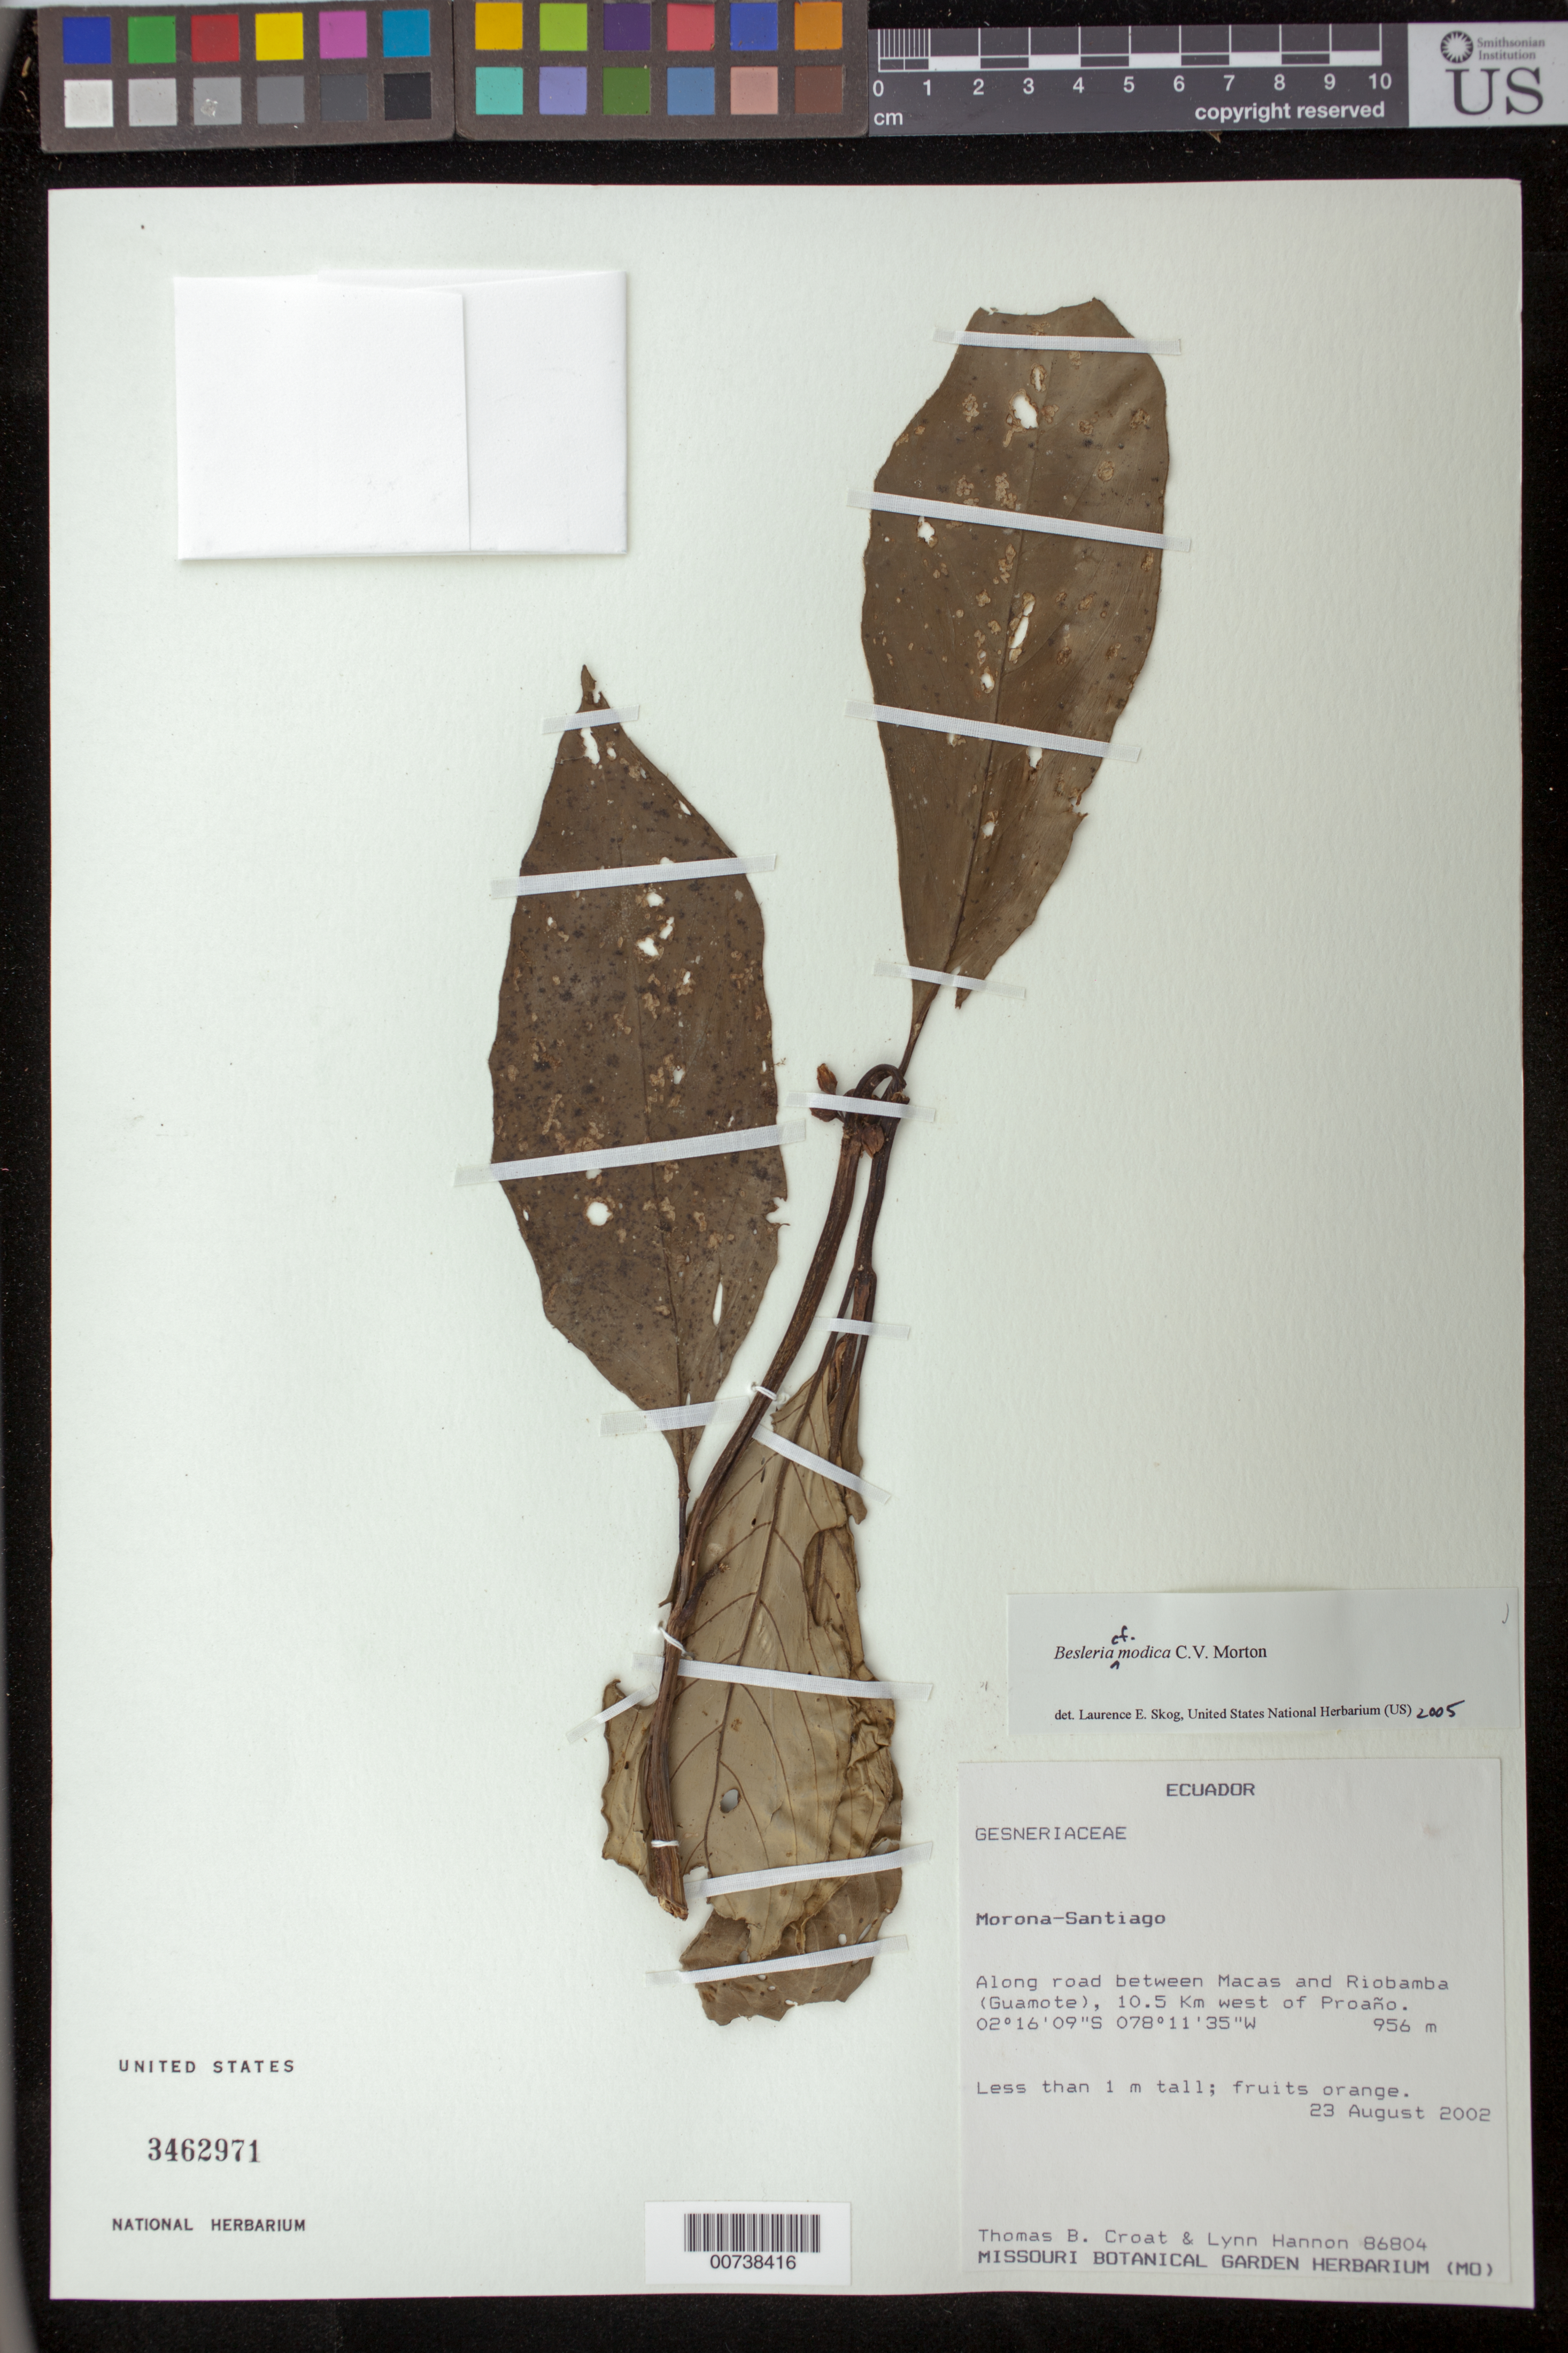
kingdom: Plantae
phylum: Tracheophyta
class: Magnoliopsida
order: Lamiales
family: Gesneriaceae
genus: Besleria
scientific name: Besleria modica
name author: C.V. Morton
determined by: Skog, Laurence E.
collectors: T. B. Croat & L. Hannon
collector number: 86804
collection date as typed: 23 Aug 2002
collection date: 2002-08-23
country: Ecuador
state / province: Morona-Santiago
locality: Along road between Macas and Riobamba (Guamote), 10.5 km west of Proaño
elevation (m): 956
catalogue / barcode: US 3462971